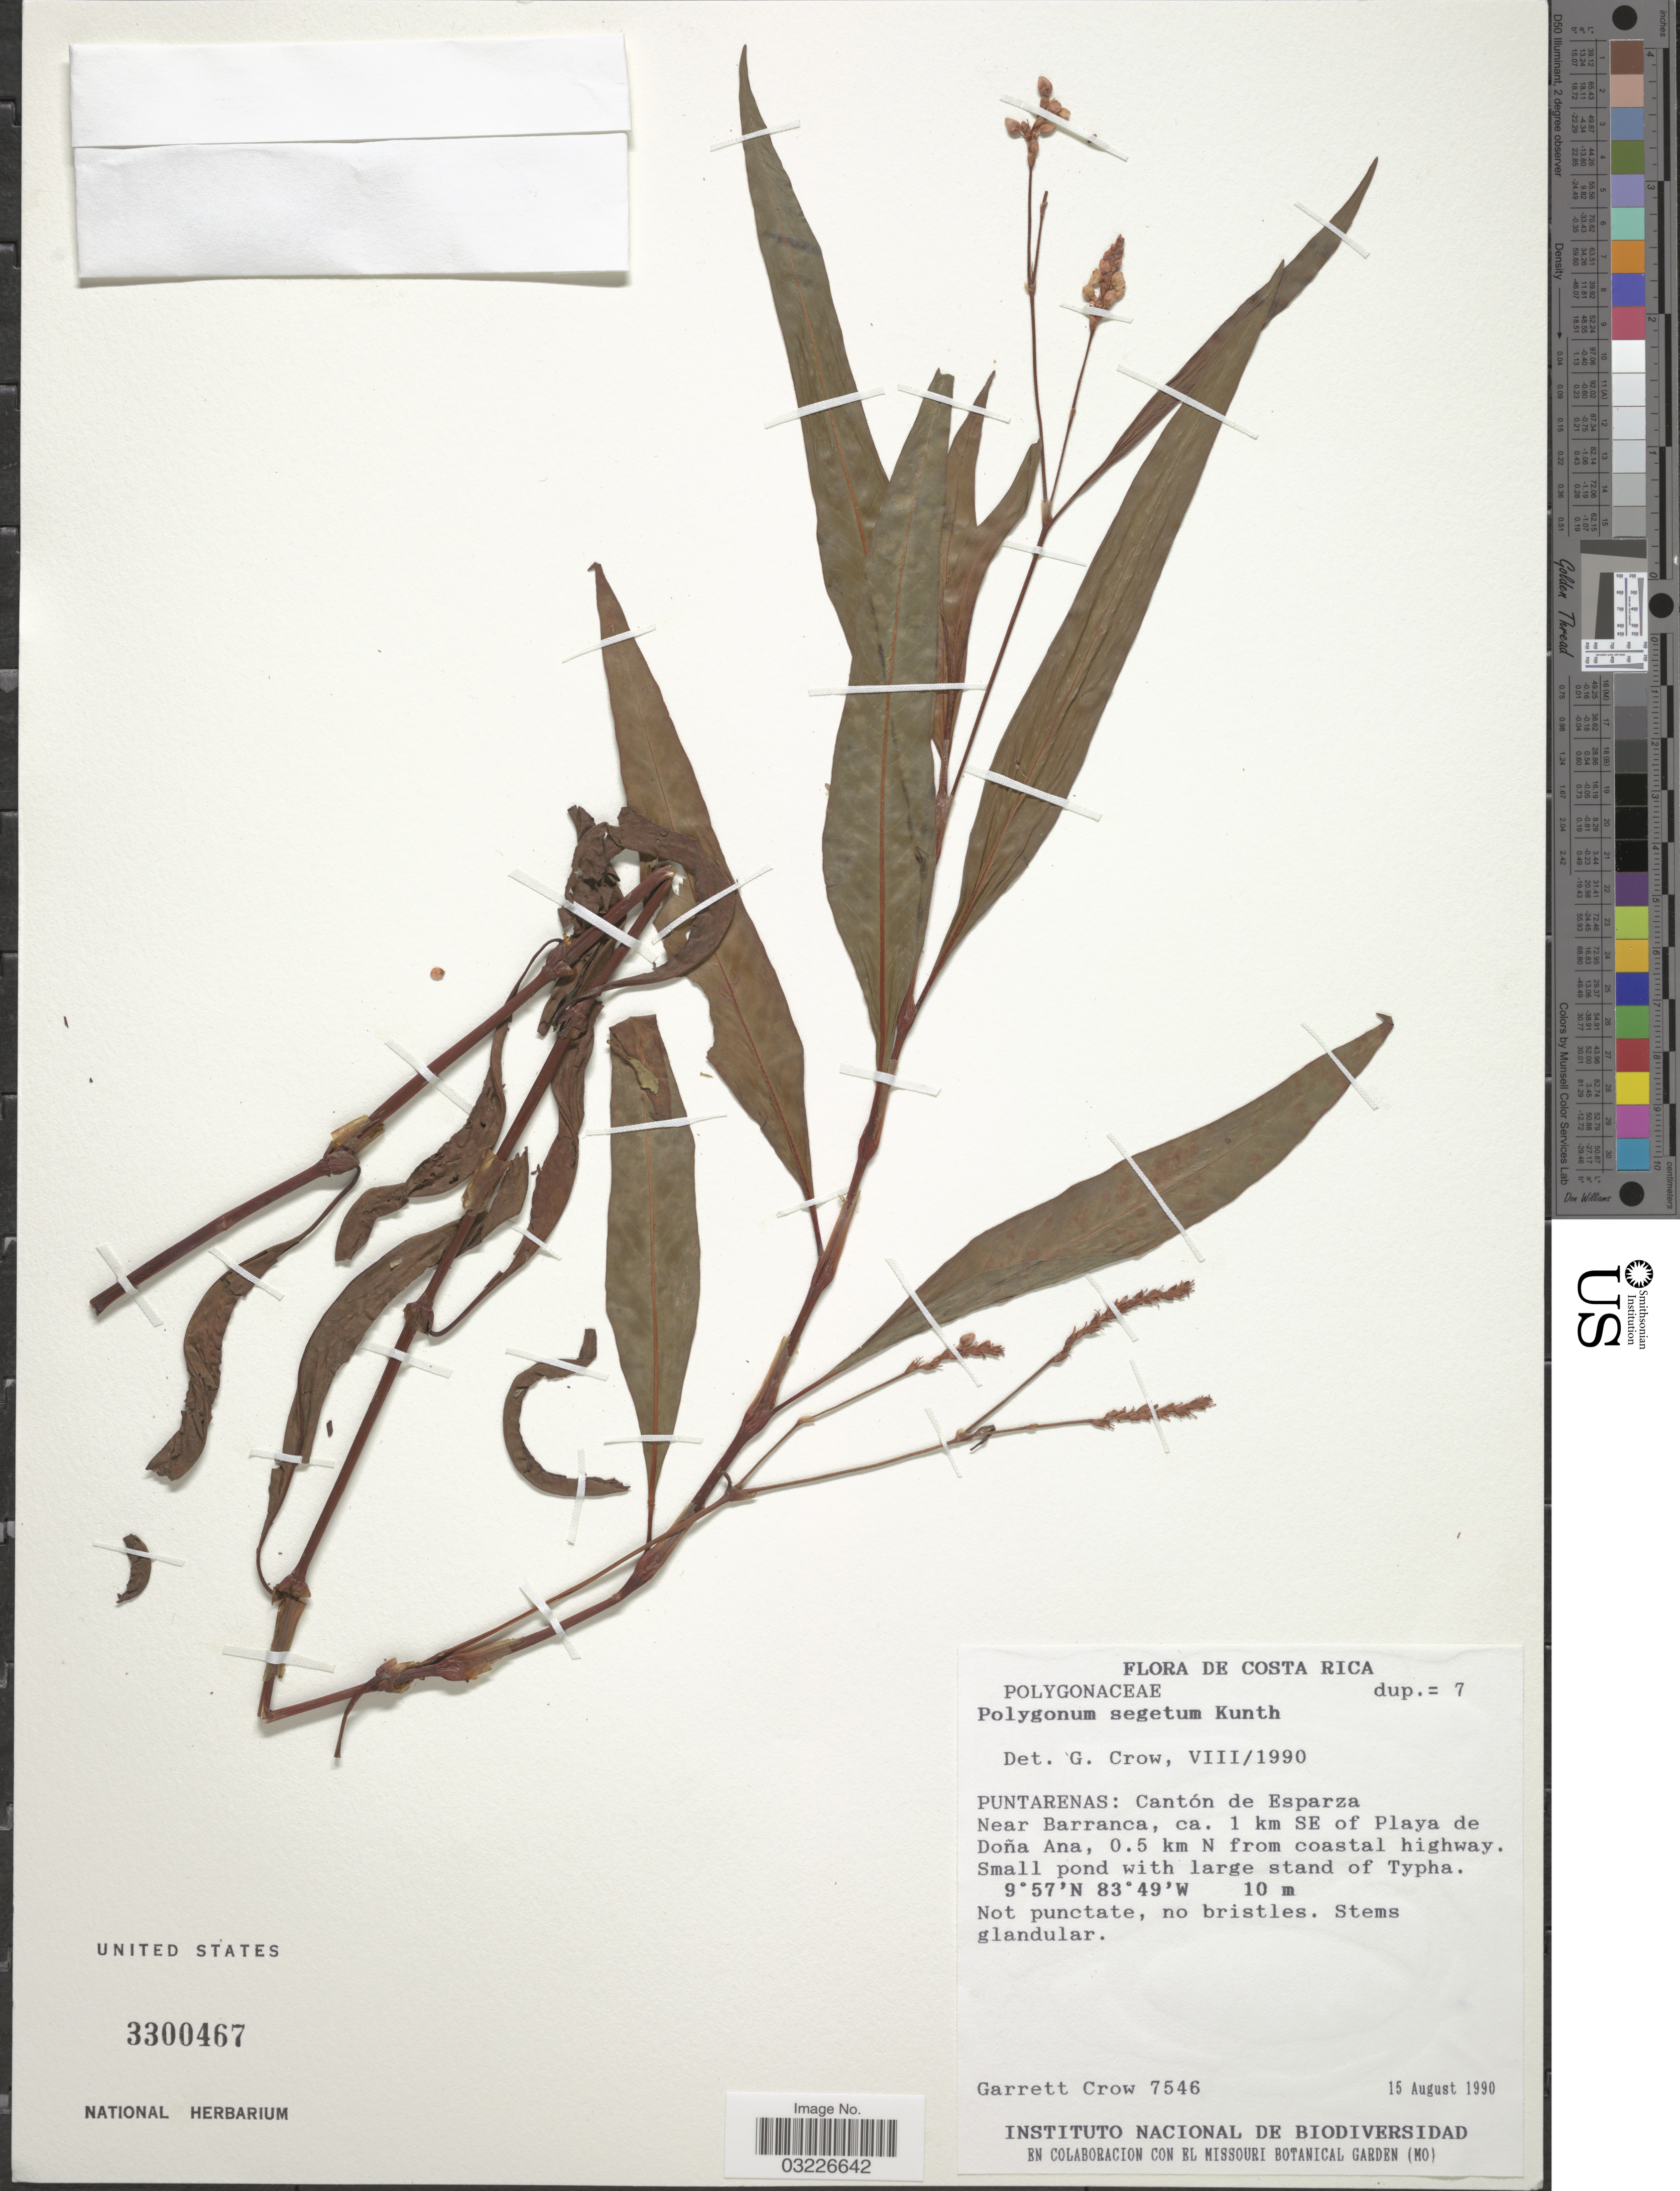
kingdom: Plantae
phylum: Tracheophyta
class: Magnoliopsida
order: Caryophyllales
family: Polygonaceae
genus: Polygonum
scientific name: Polygonum segetum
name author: Kunth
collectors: G. E. Crow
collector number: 7546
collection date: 1990-08-15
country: Costa Rica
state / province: Puntarenas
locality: Cantón de Esparza. Near Barranca, ca. 1 km SE of Playa de Doña Ana, 0.5 km N of coastal highway.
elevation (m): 10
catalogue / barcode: US 3300467